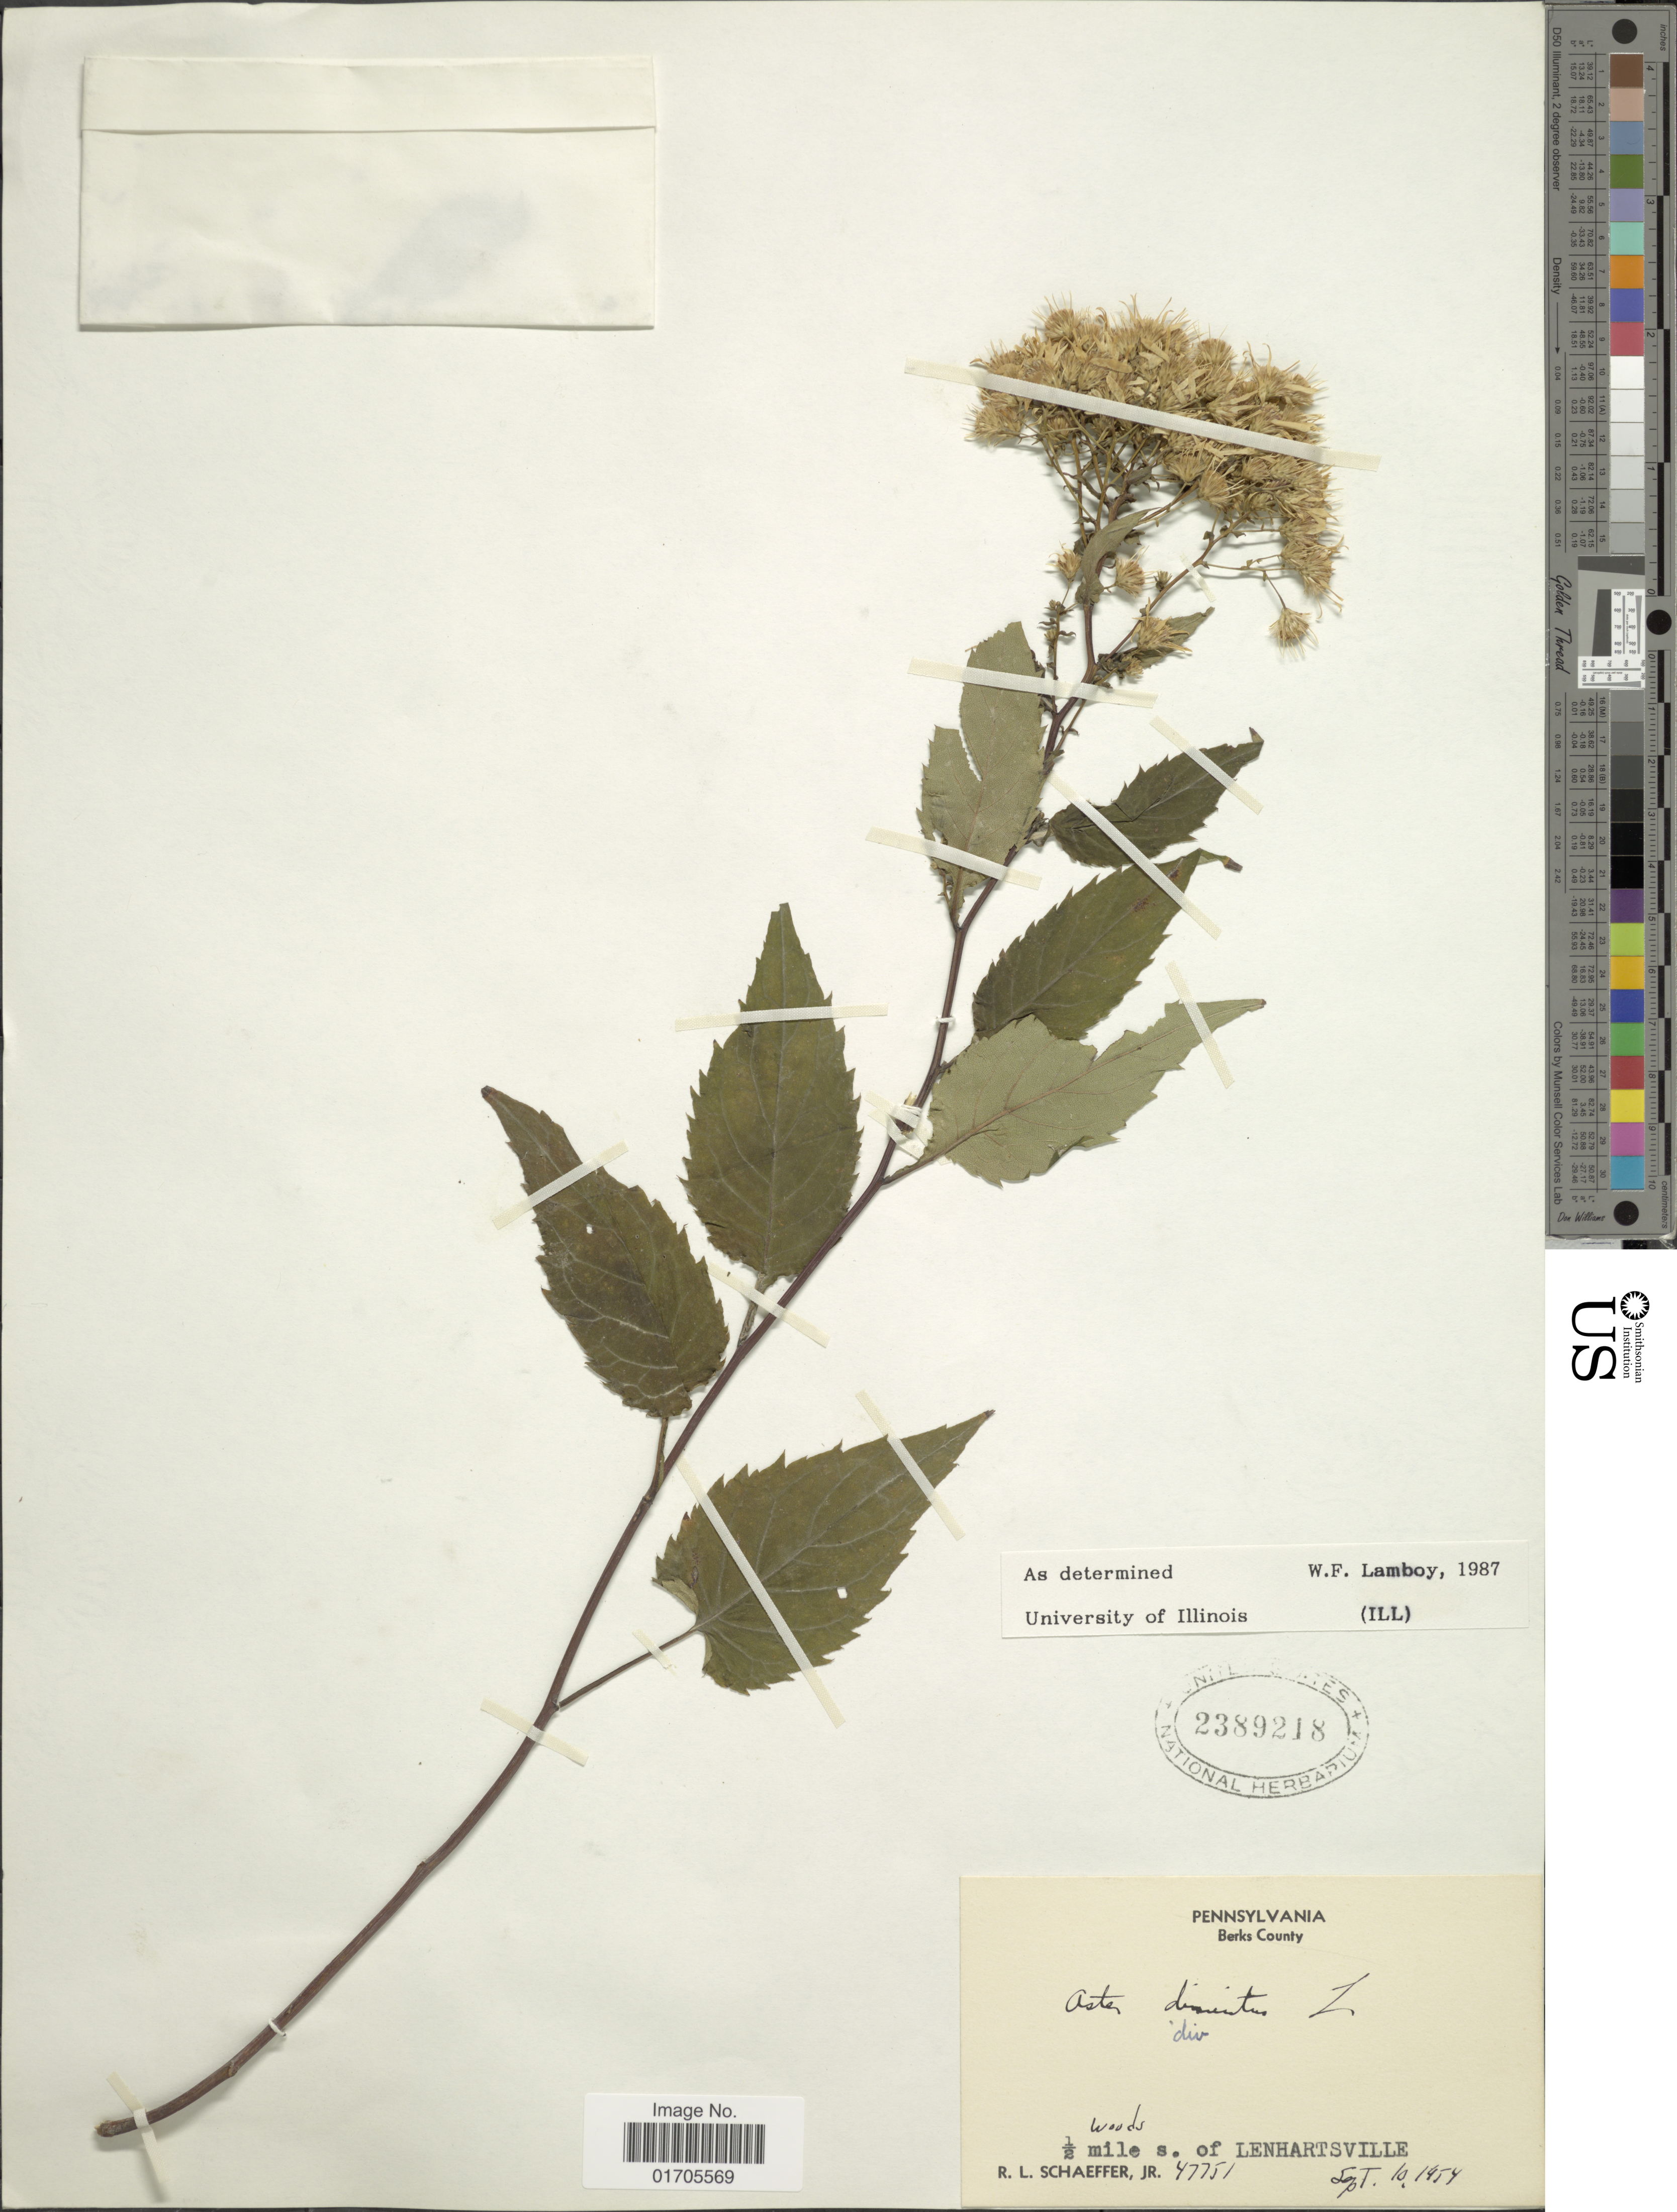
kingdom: Plantae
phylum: Tracheophyta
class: Magnoliopsida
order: Asterales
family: Asteraceae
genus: Eurybia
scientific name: Eurybia divaricata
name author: (L.) G.L. Nesom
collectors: R. L. Schaeffer Jr.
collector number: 47751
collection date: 1954-09-10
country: United States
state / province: Pennsylvania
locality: Pennsylvania. Berks County. ½ mile s. of Lenhartsville.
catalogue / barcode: US 2389218